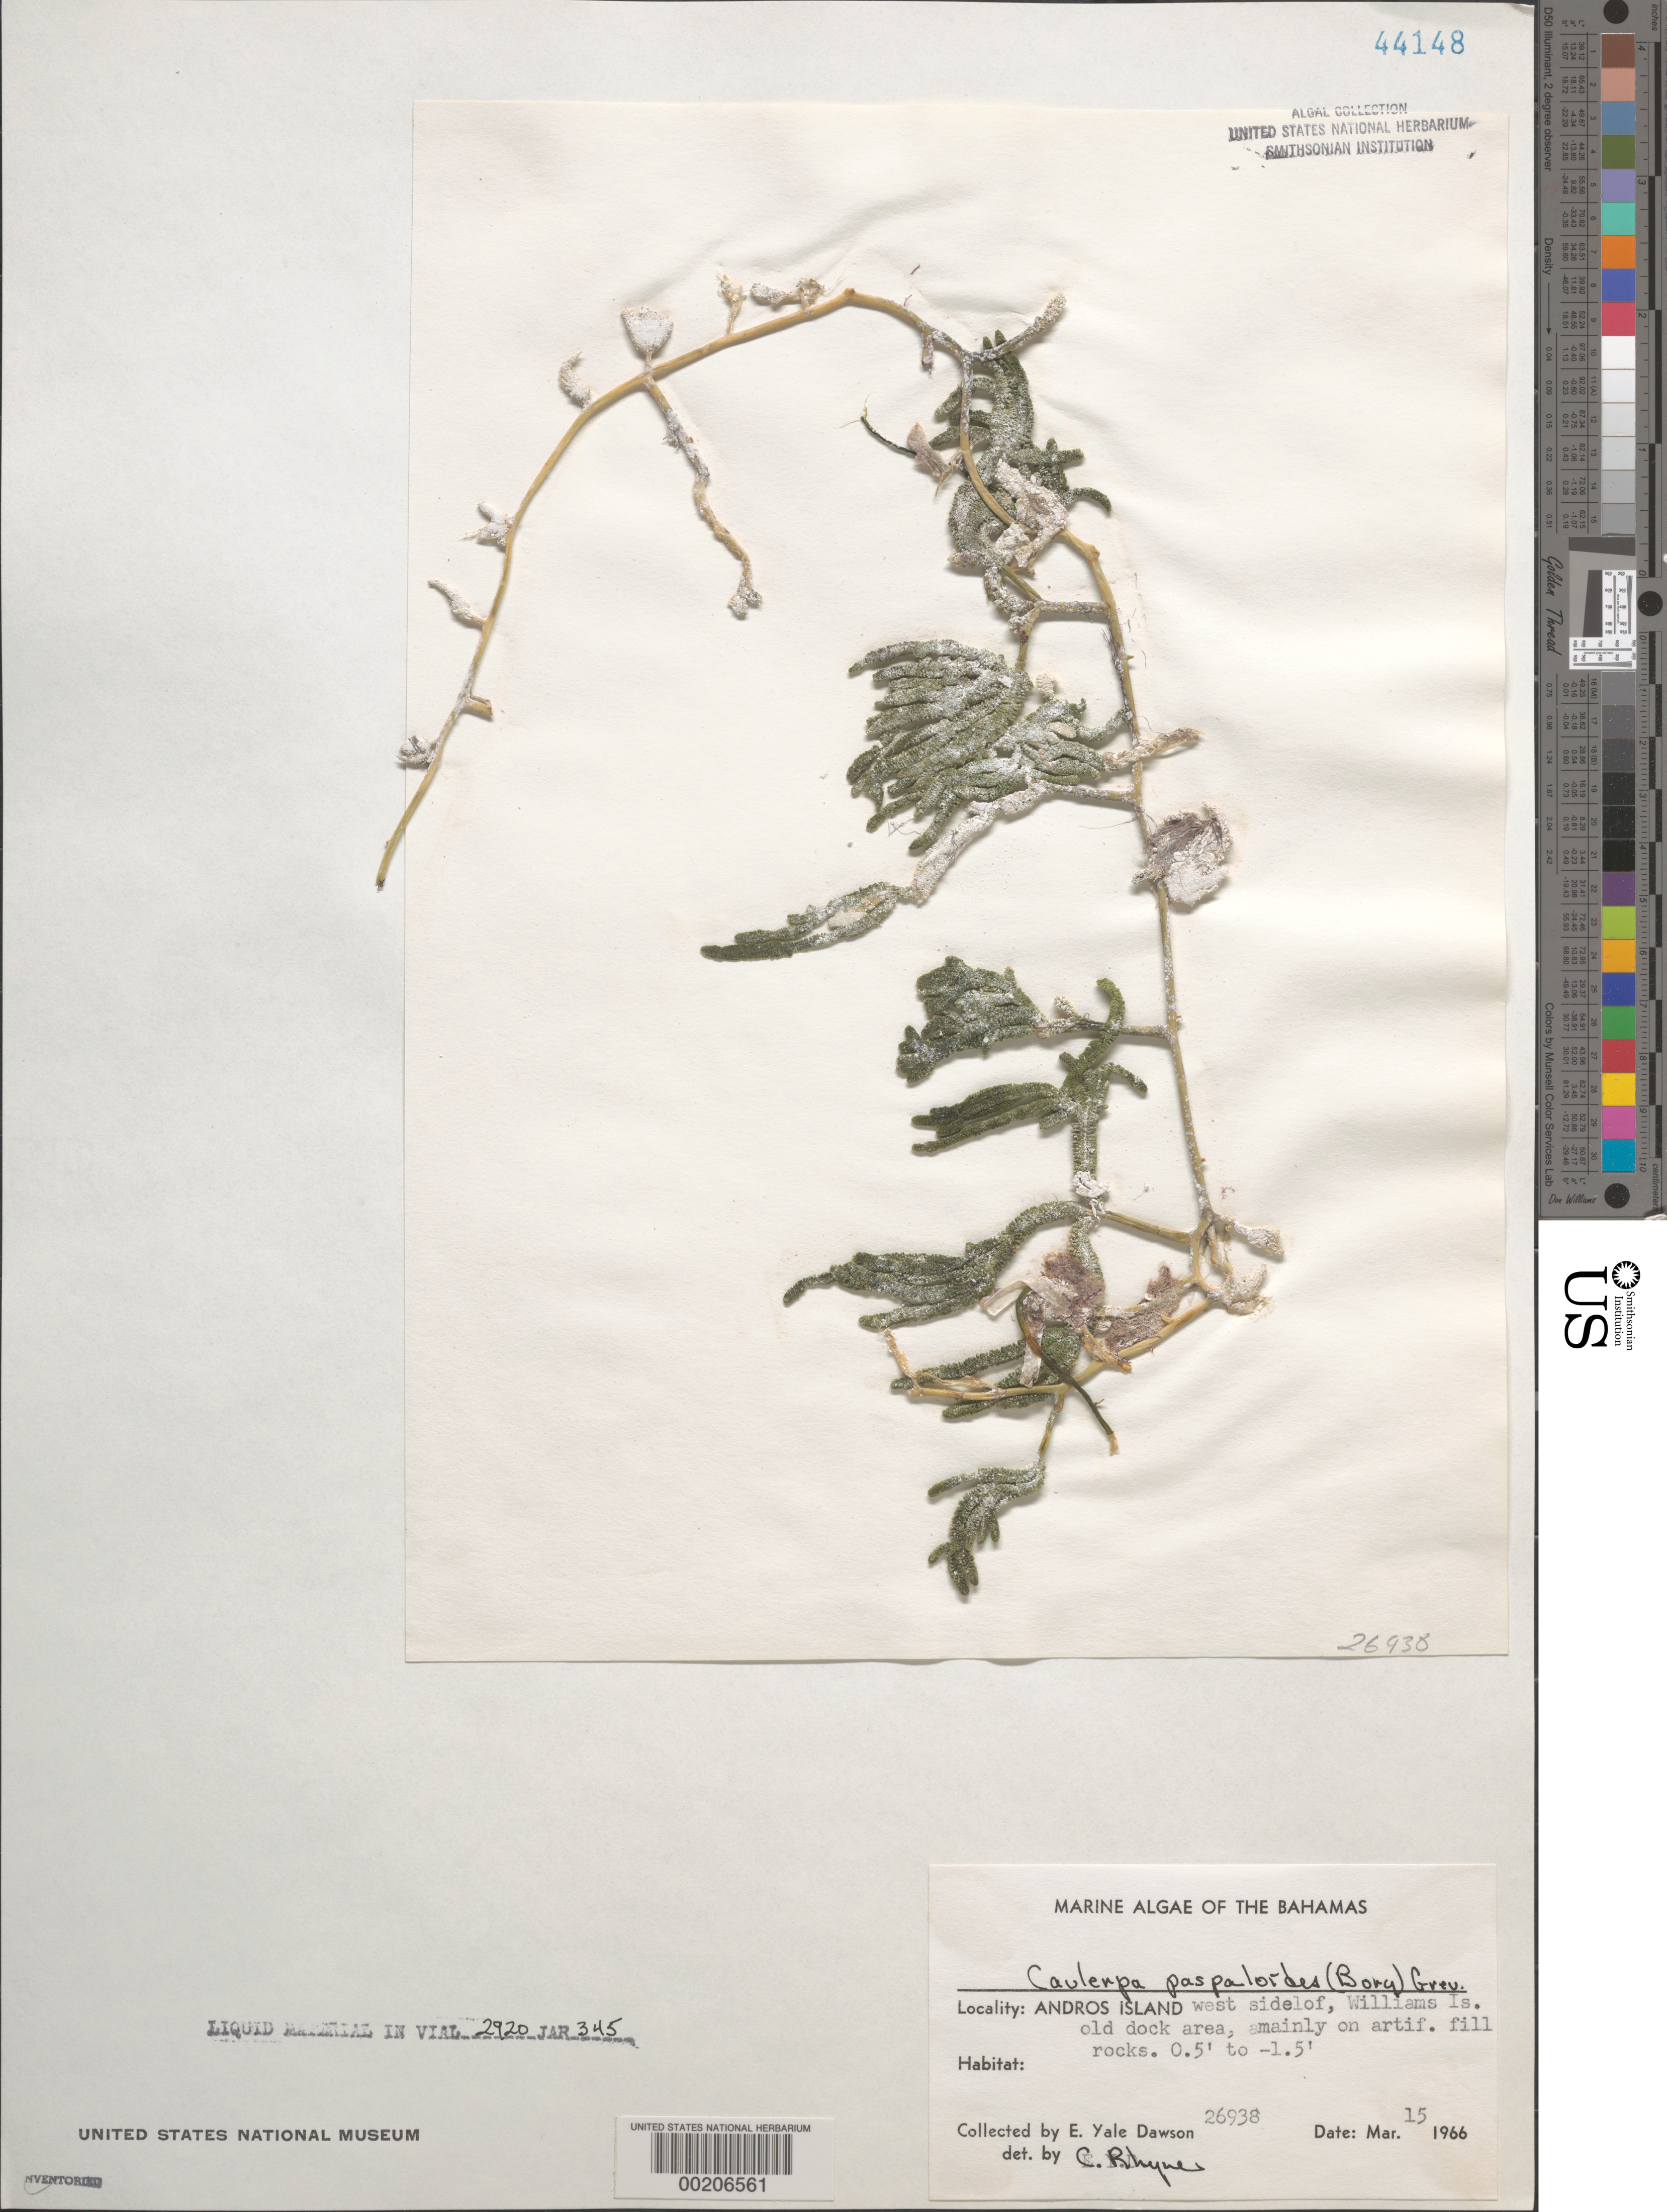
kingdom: Plantae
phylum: Chlorophyta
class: Ulvophyceae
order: Bryopsidales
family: Caulerpaceae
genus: Caulerpa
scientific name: Caulerpa paspaloides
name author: (Bory) Grev.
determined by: Rhyne, C. F.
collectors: E. Y. Dawson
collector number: EYD 26938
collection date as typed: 15 Mar 1966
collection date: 1966-03-15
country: Bahamas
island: Andros Island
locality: West side of Andros Island, Williams Island old dock area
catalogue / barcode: US 44148